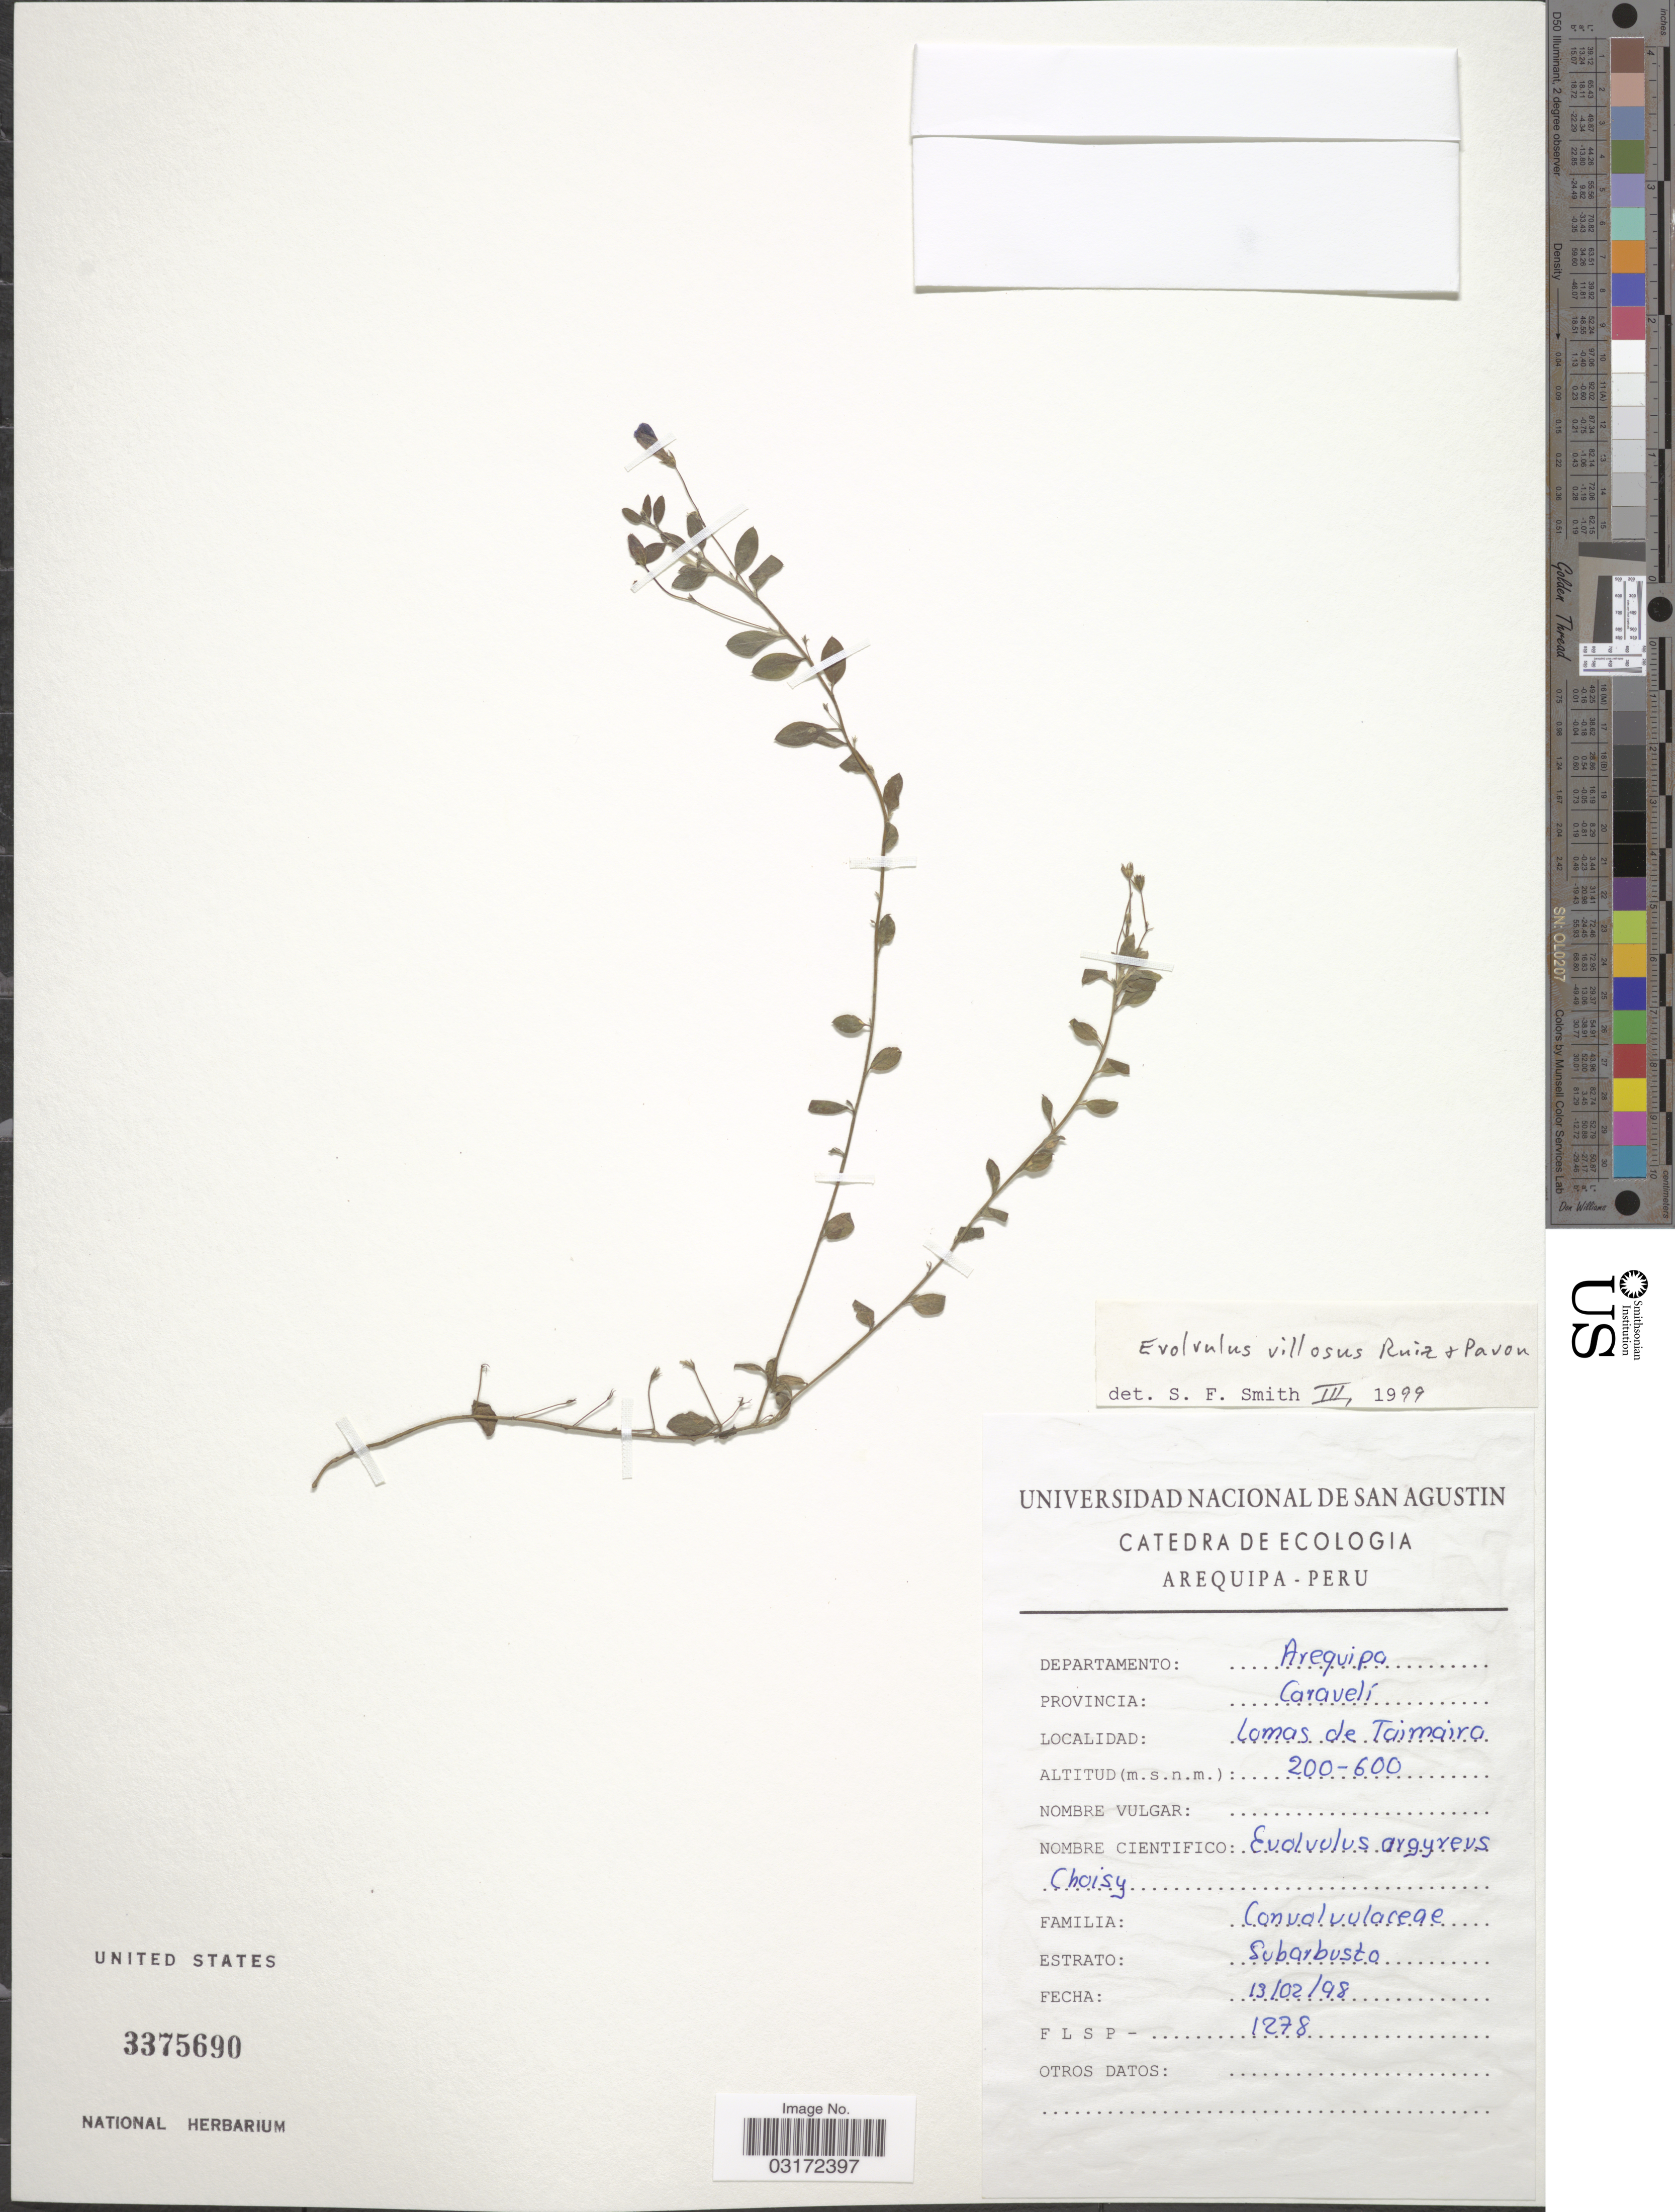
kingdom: Plantae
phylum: Tracheophyta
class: Magnoliopsida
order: Solanales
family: Convolvulaceae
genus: Evolvulus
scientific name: Evolvulus villosus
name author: Ruiz & Pav.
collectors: Universidad Nacional de San Agustin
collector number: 1278?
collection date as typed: Transcribed d/m/y: 13/2/98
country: Peru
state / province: Arequipa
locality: Departamento: Arequipa, Provincia: Caravelí. Lomas de Taimaira.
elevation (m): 200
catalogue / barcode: US 3375690